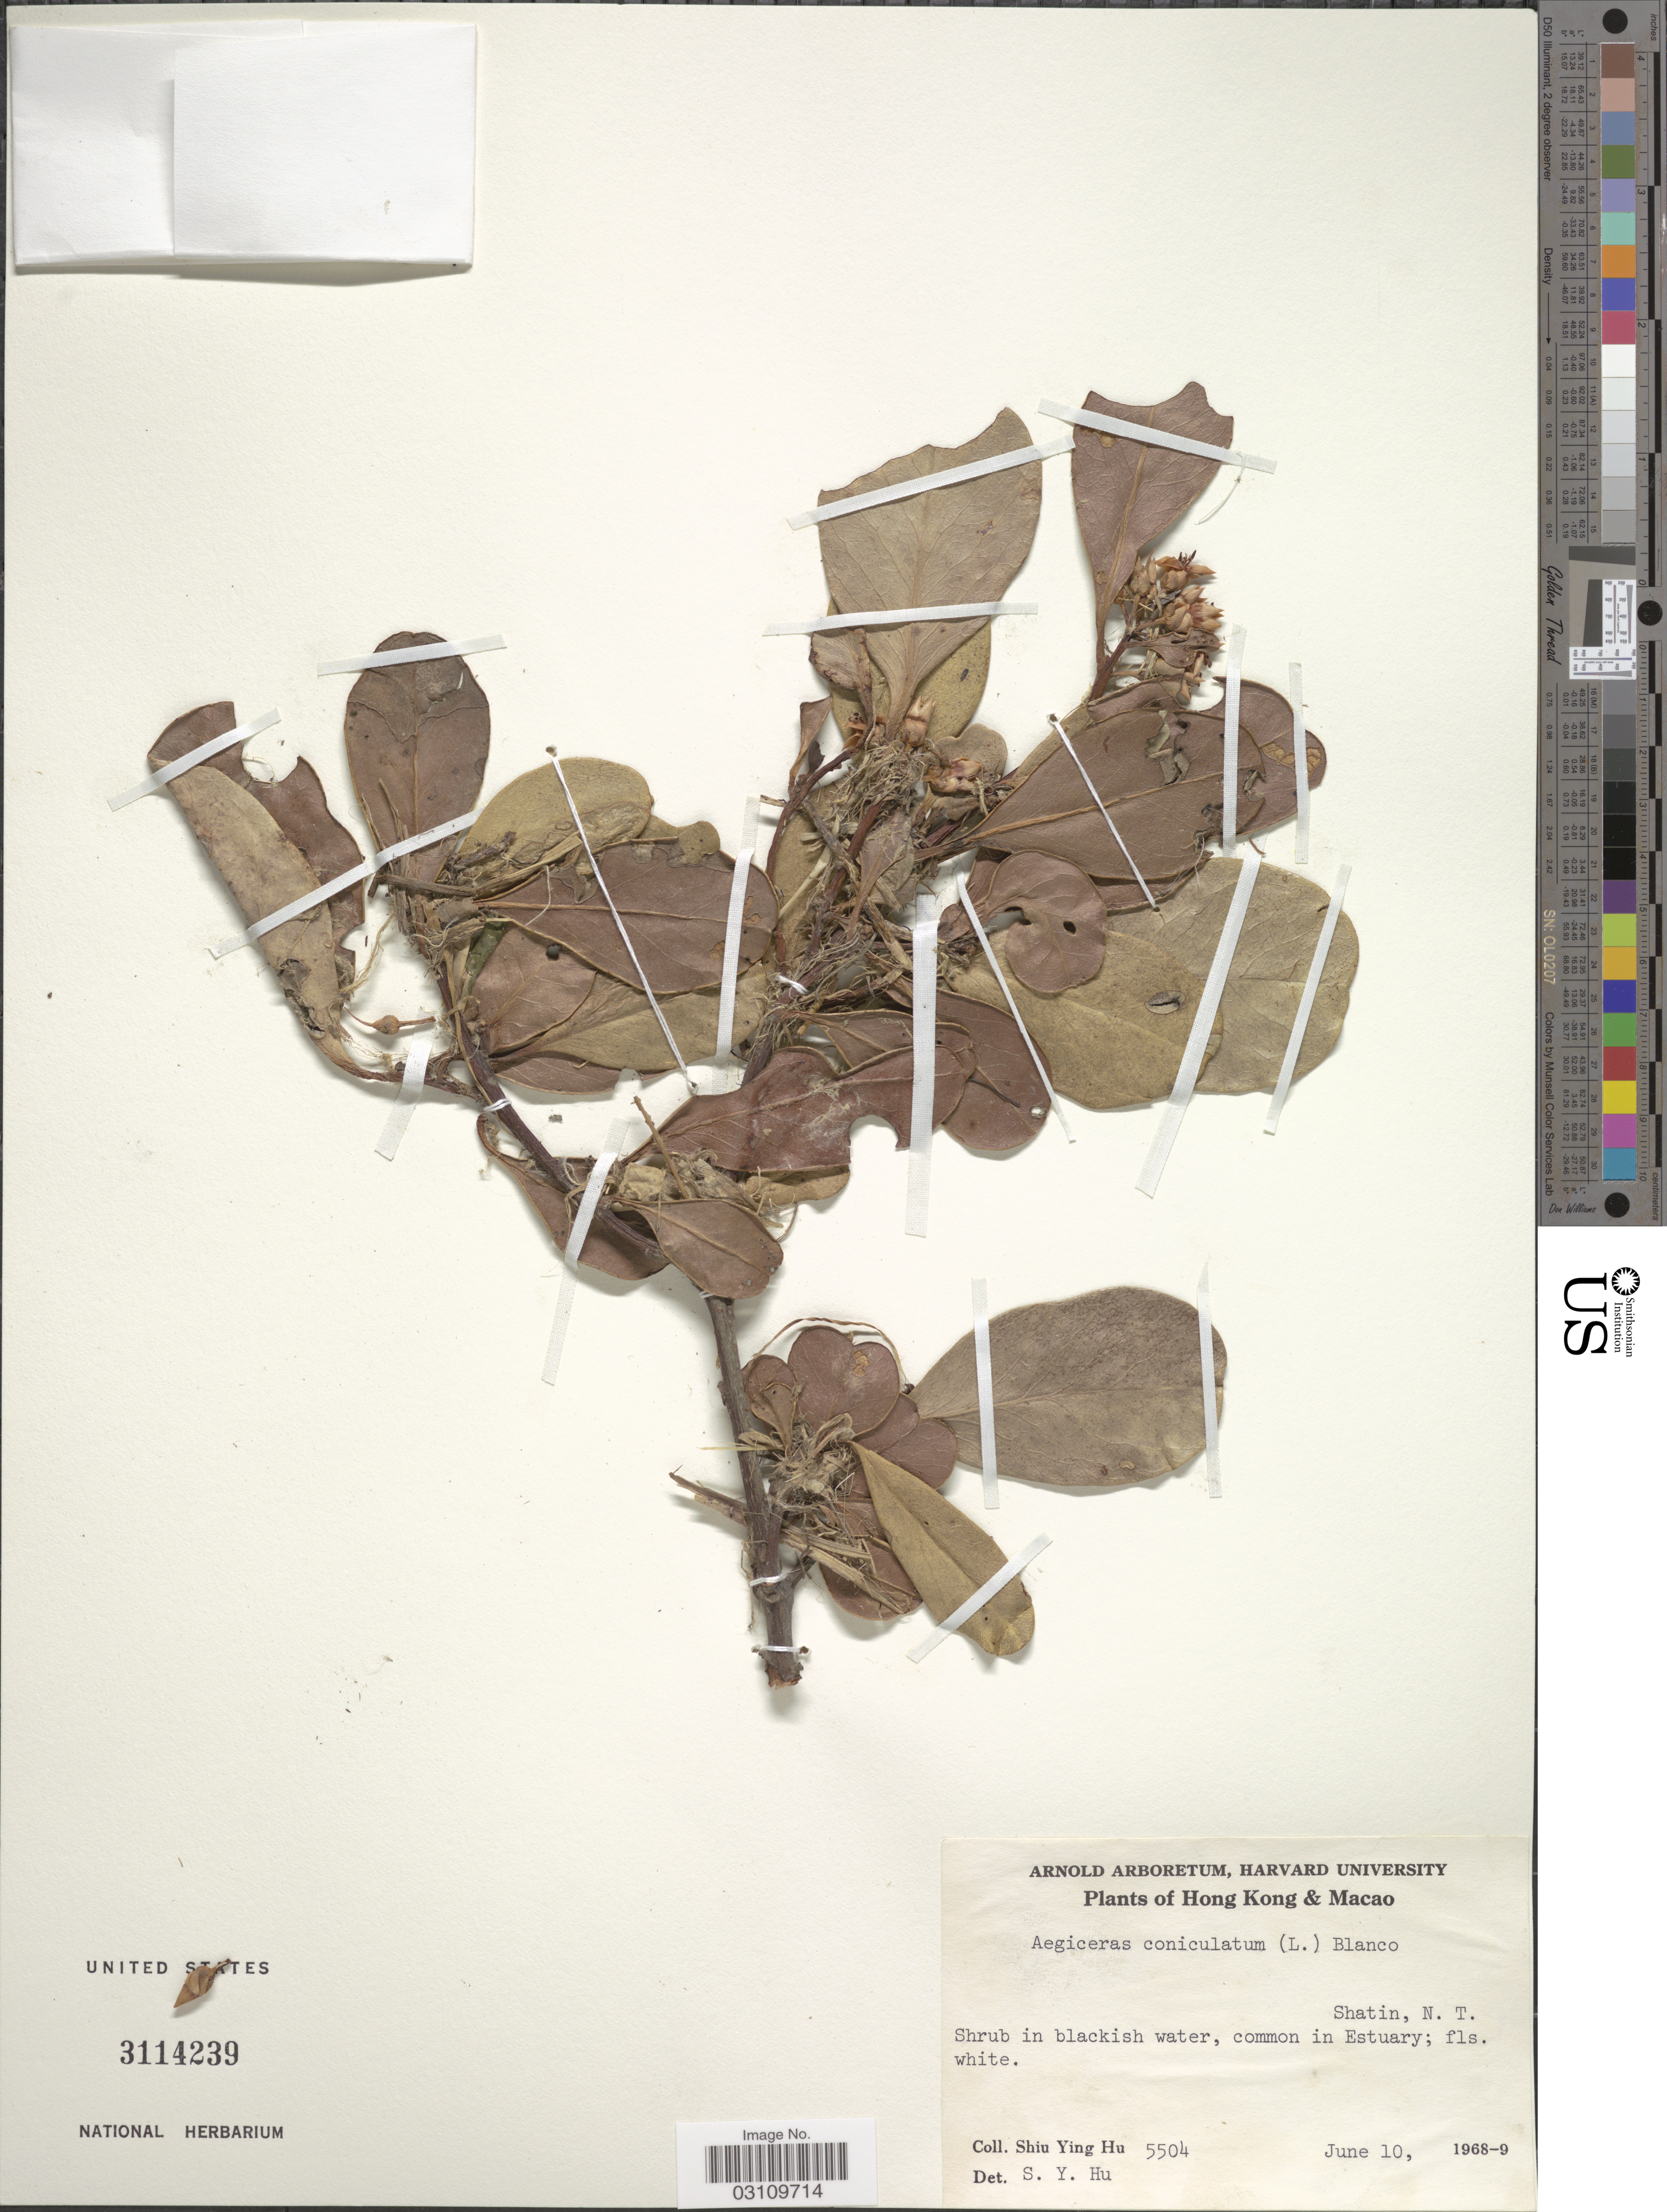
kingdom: Plantae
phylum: Tracheophyta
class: Magnoliopsida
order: Ericales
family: Primulaceae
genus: Aegiceras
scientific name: Aegiceras corniculatum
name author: (L.) Blanco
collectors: S. Y. Hu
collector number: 5504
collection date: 1968-06-10/1969-06-10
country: China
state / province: Hong Kong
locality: Macao, Shatin, N.T.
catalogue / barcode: US 3114239